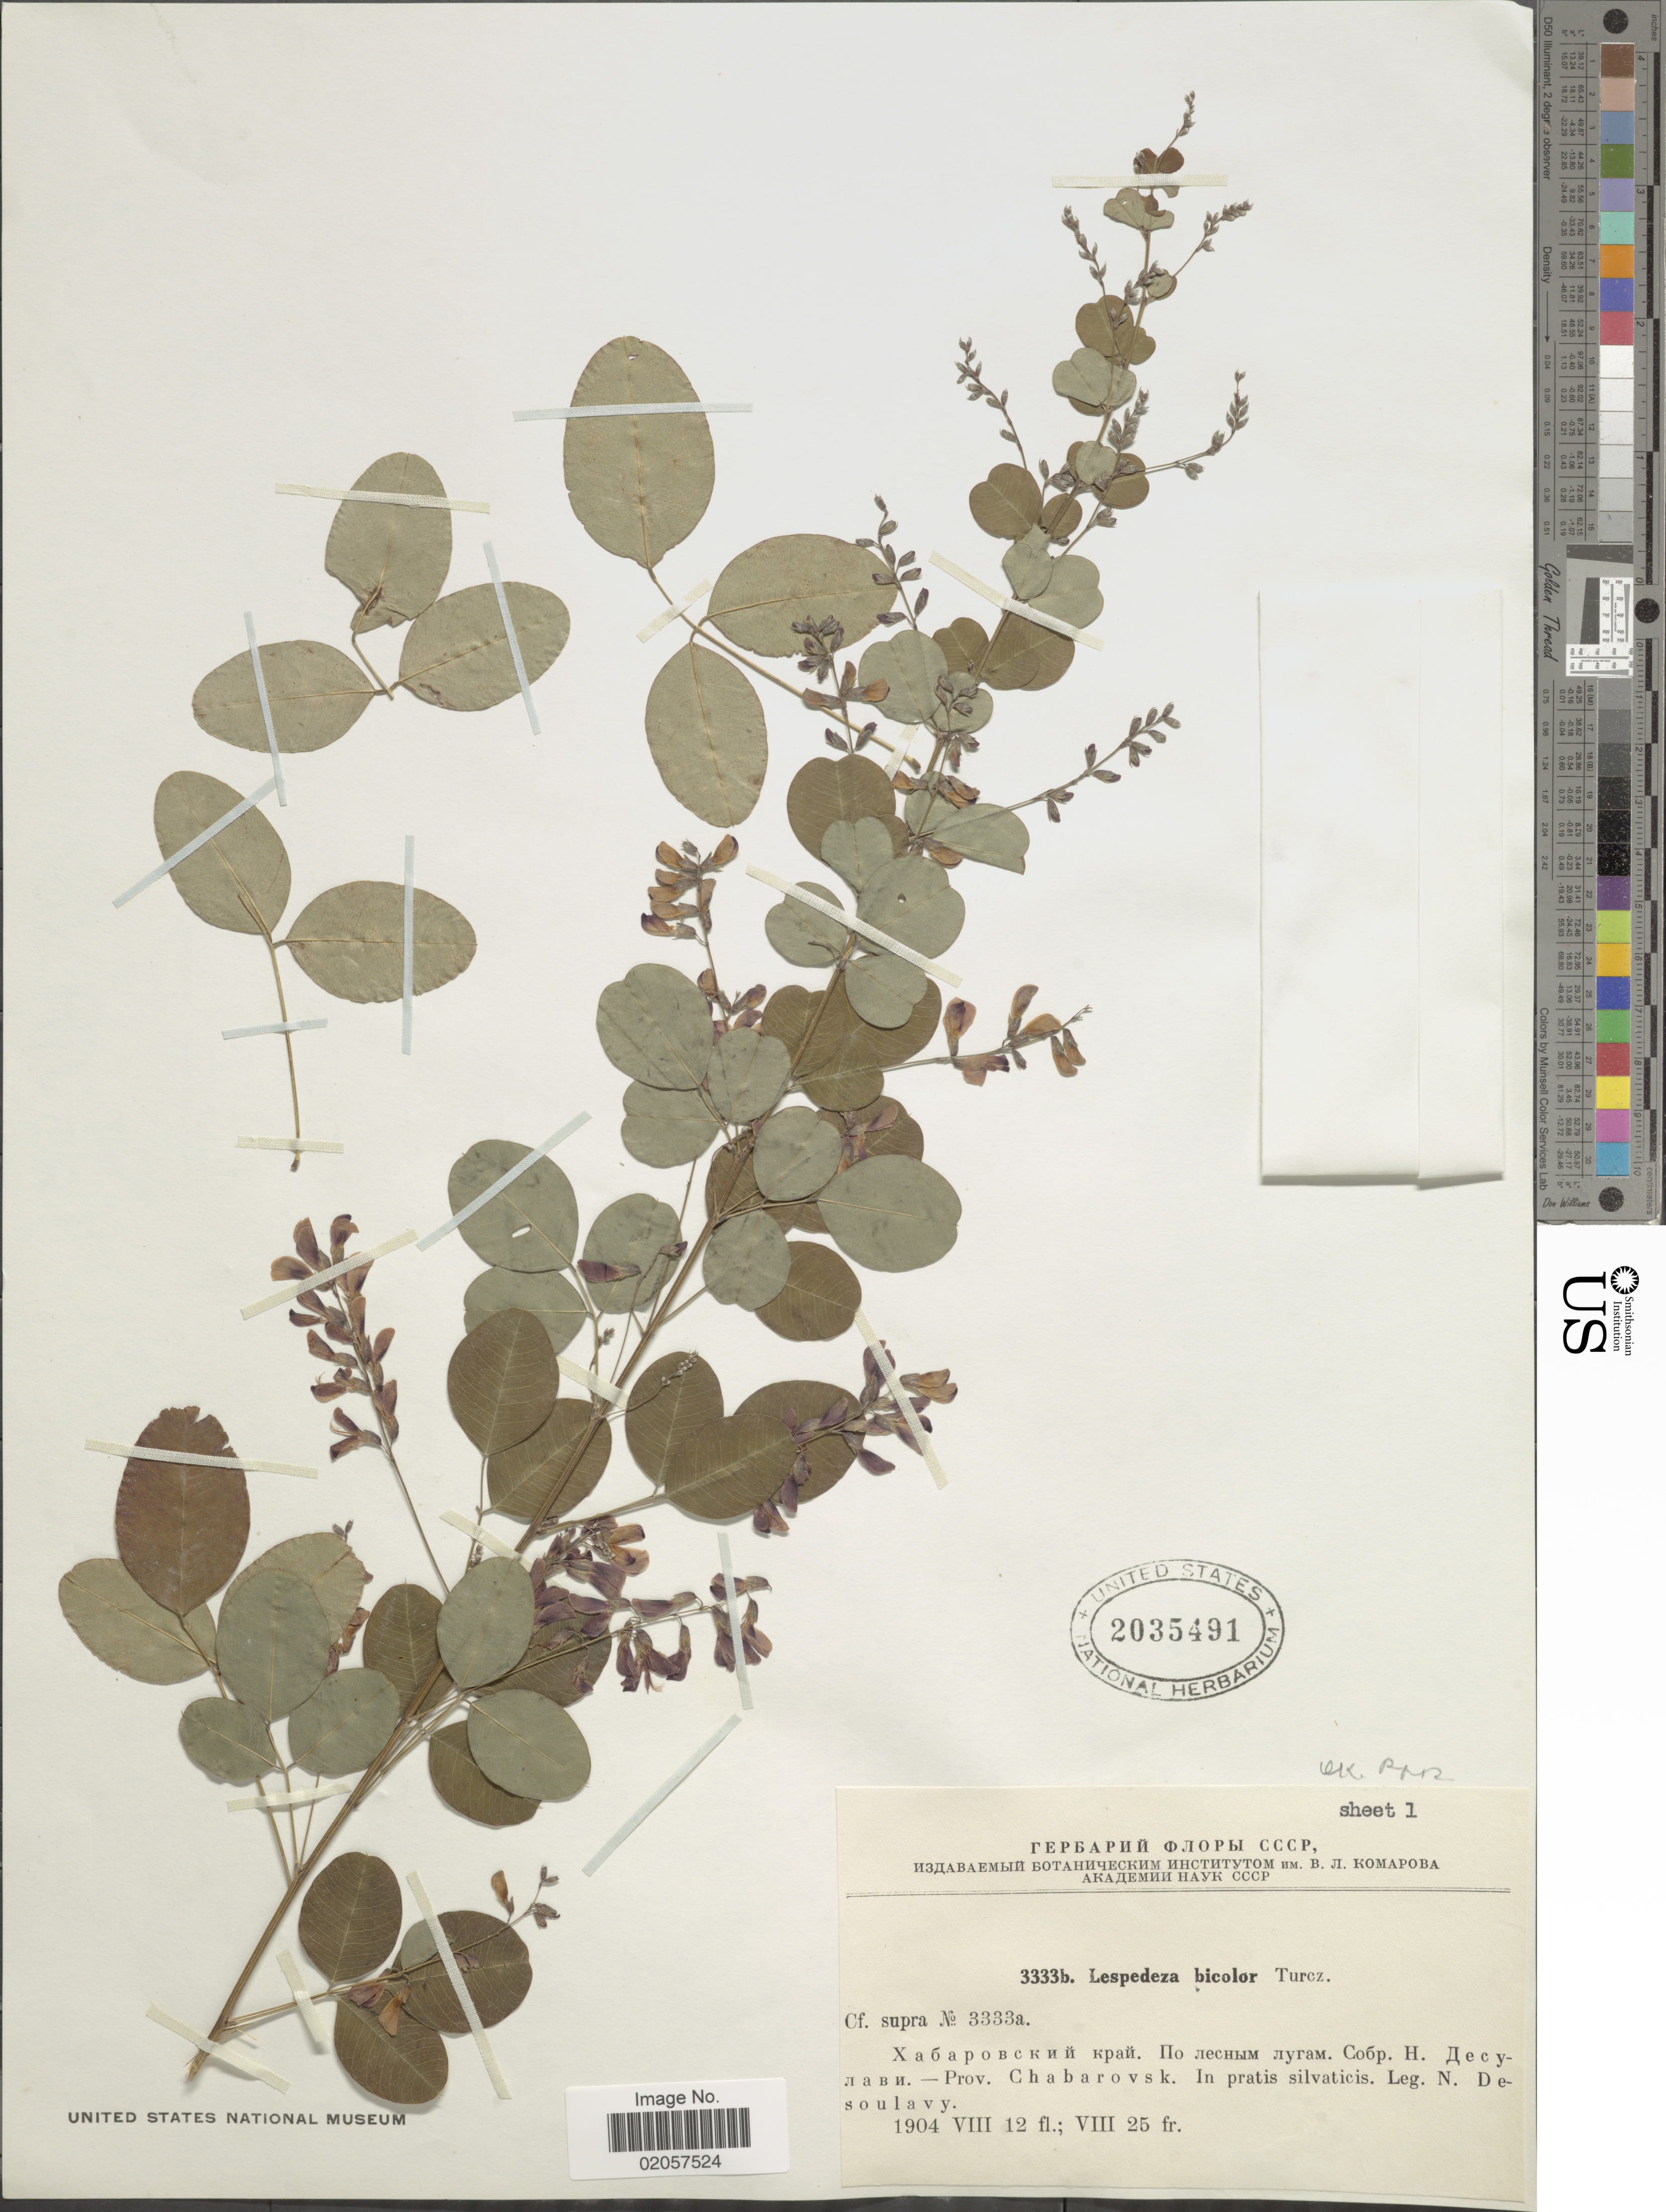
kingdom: Plantae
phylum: Tracheophyta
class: Magnoliopsida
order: Fabales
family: Fabaceae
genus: Lespedeza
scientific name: Lespedeza bicolor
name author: Turcz.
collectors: N. Desoulavy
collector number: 3333a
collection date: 1904-08-12/1904-08-25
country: Russian Federation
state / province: Khabarovsk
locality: Prov Chabarovsk. In pratis silvaticis.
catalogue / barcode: US 2035491